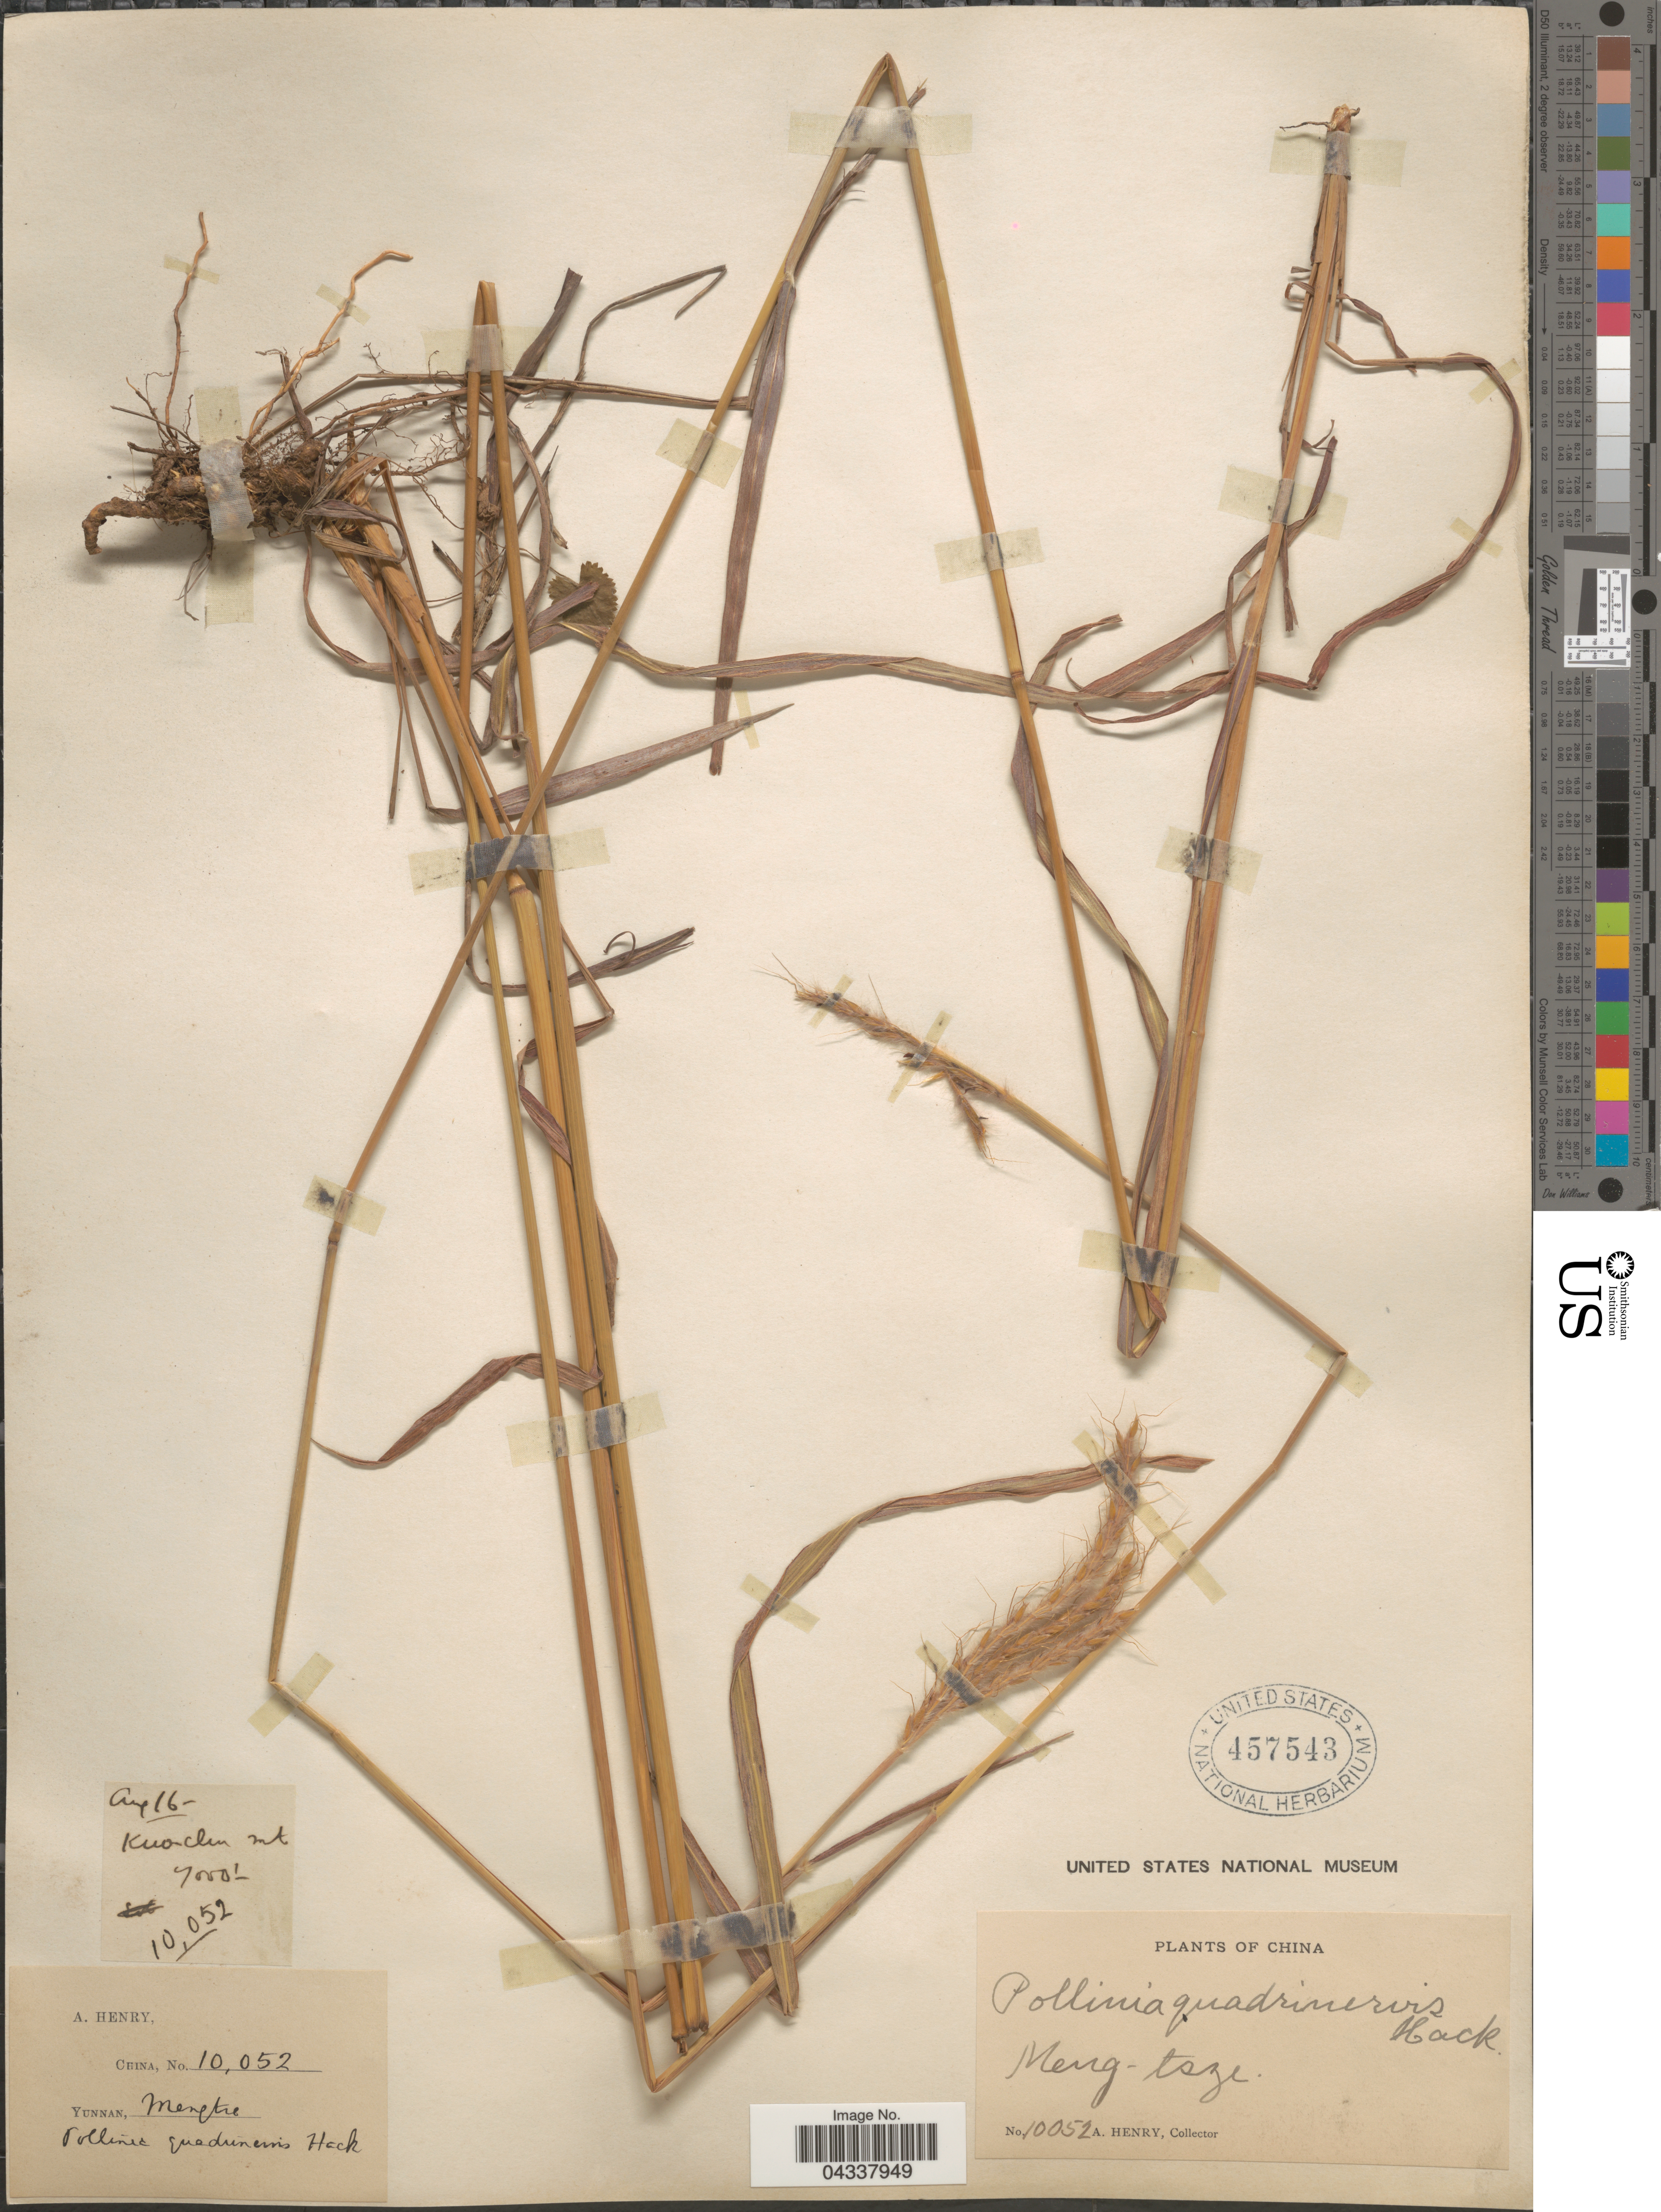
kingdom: Plantae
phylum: Tracheophyta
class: Liliopsida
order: Poales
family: Poaceae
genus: Pseudopogonatherum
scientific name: Pseudopogonatherum quadrinerve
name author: (Hack.) Ohwi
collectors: A. Henry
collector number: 10052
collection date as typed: Transcribed d/m/y: /8/16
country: China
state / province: Yunnan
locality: Kuo-chiu mt. Meng-tsze.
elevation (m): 2134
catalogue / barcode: US 457543